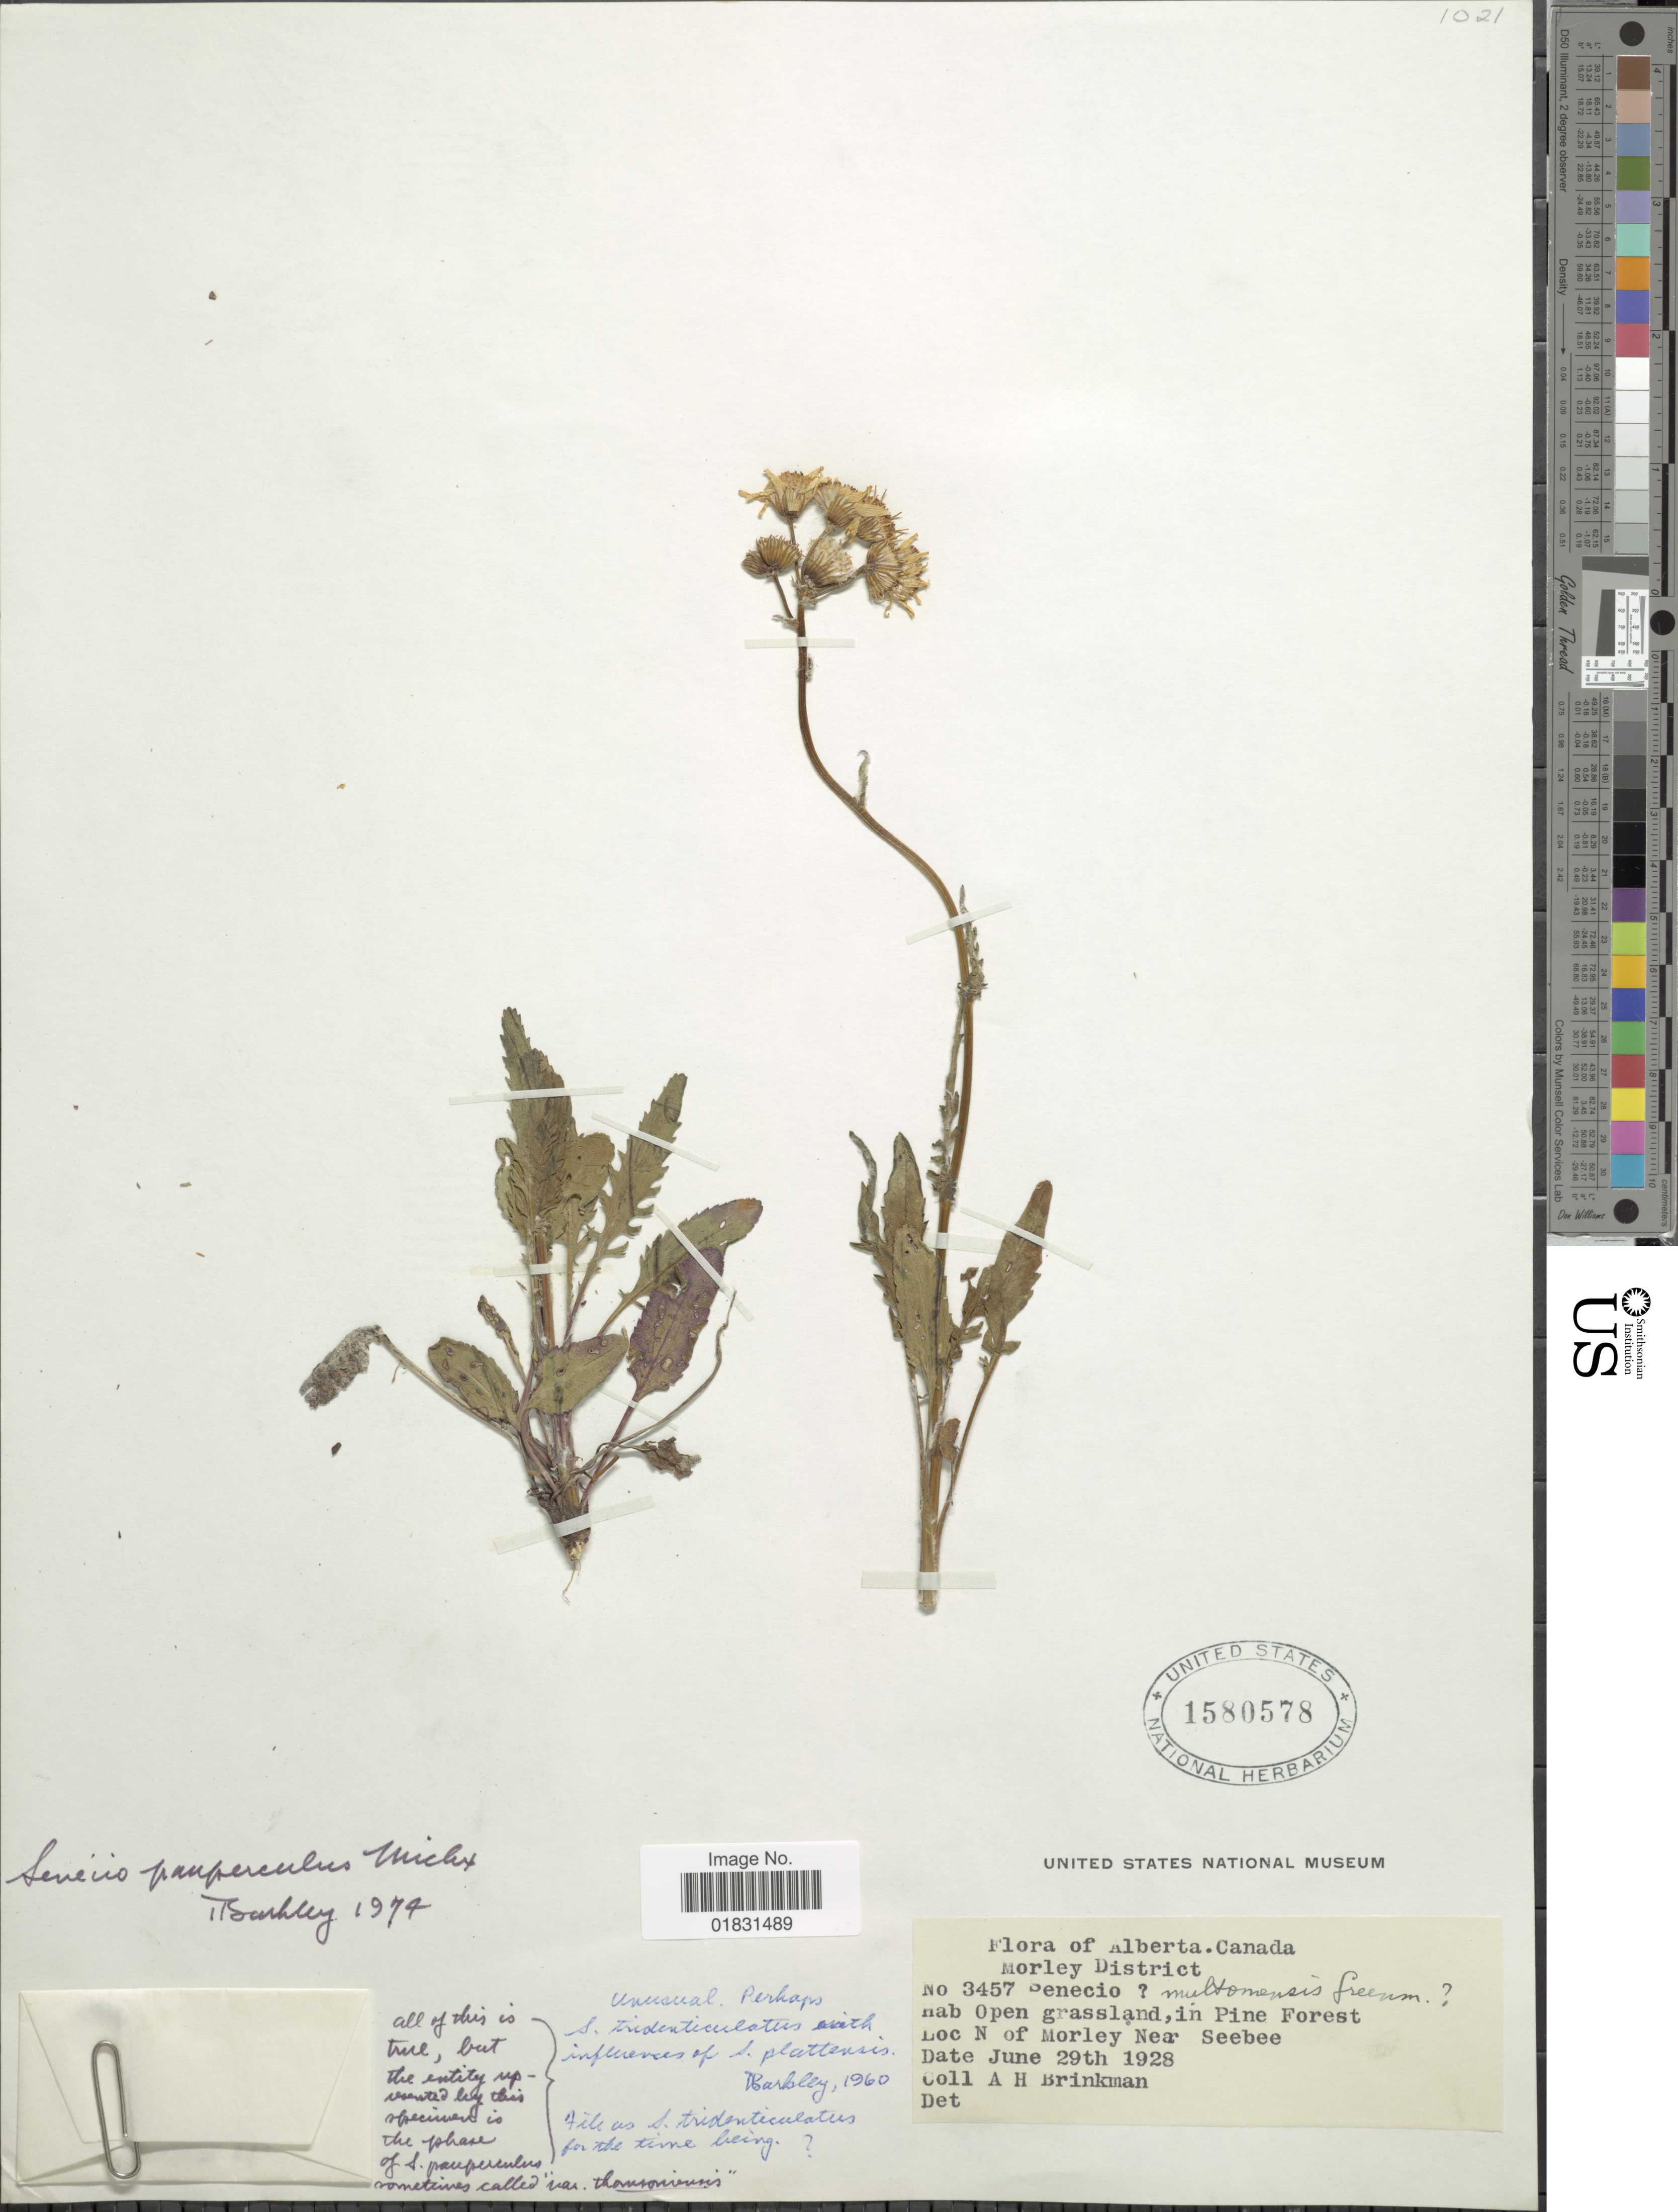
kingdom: Plantae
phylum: Tracheophyta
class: Magnoliopsida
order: Asterales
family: Asteraceae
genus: Packera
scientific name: Packera paupercula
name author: (Michx.) Á. Löve & D. Löve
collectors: A. Brinkman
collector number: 3457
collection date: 1928-06-29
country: Canada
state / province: Alberta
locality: Morley District, Open grassland, in Pine Forest, N of Morley Near Seebee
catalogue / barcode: US 1580578